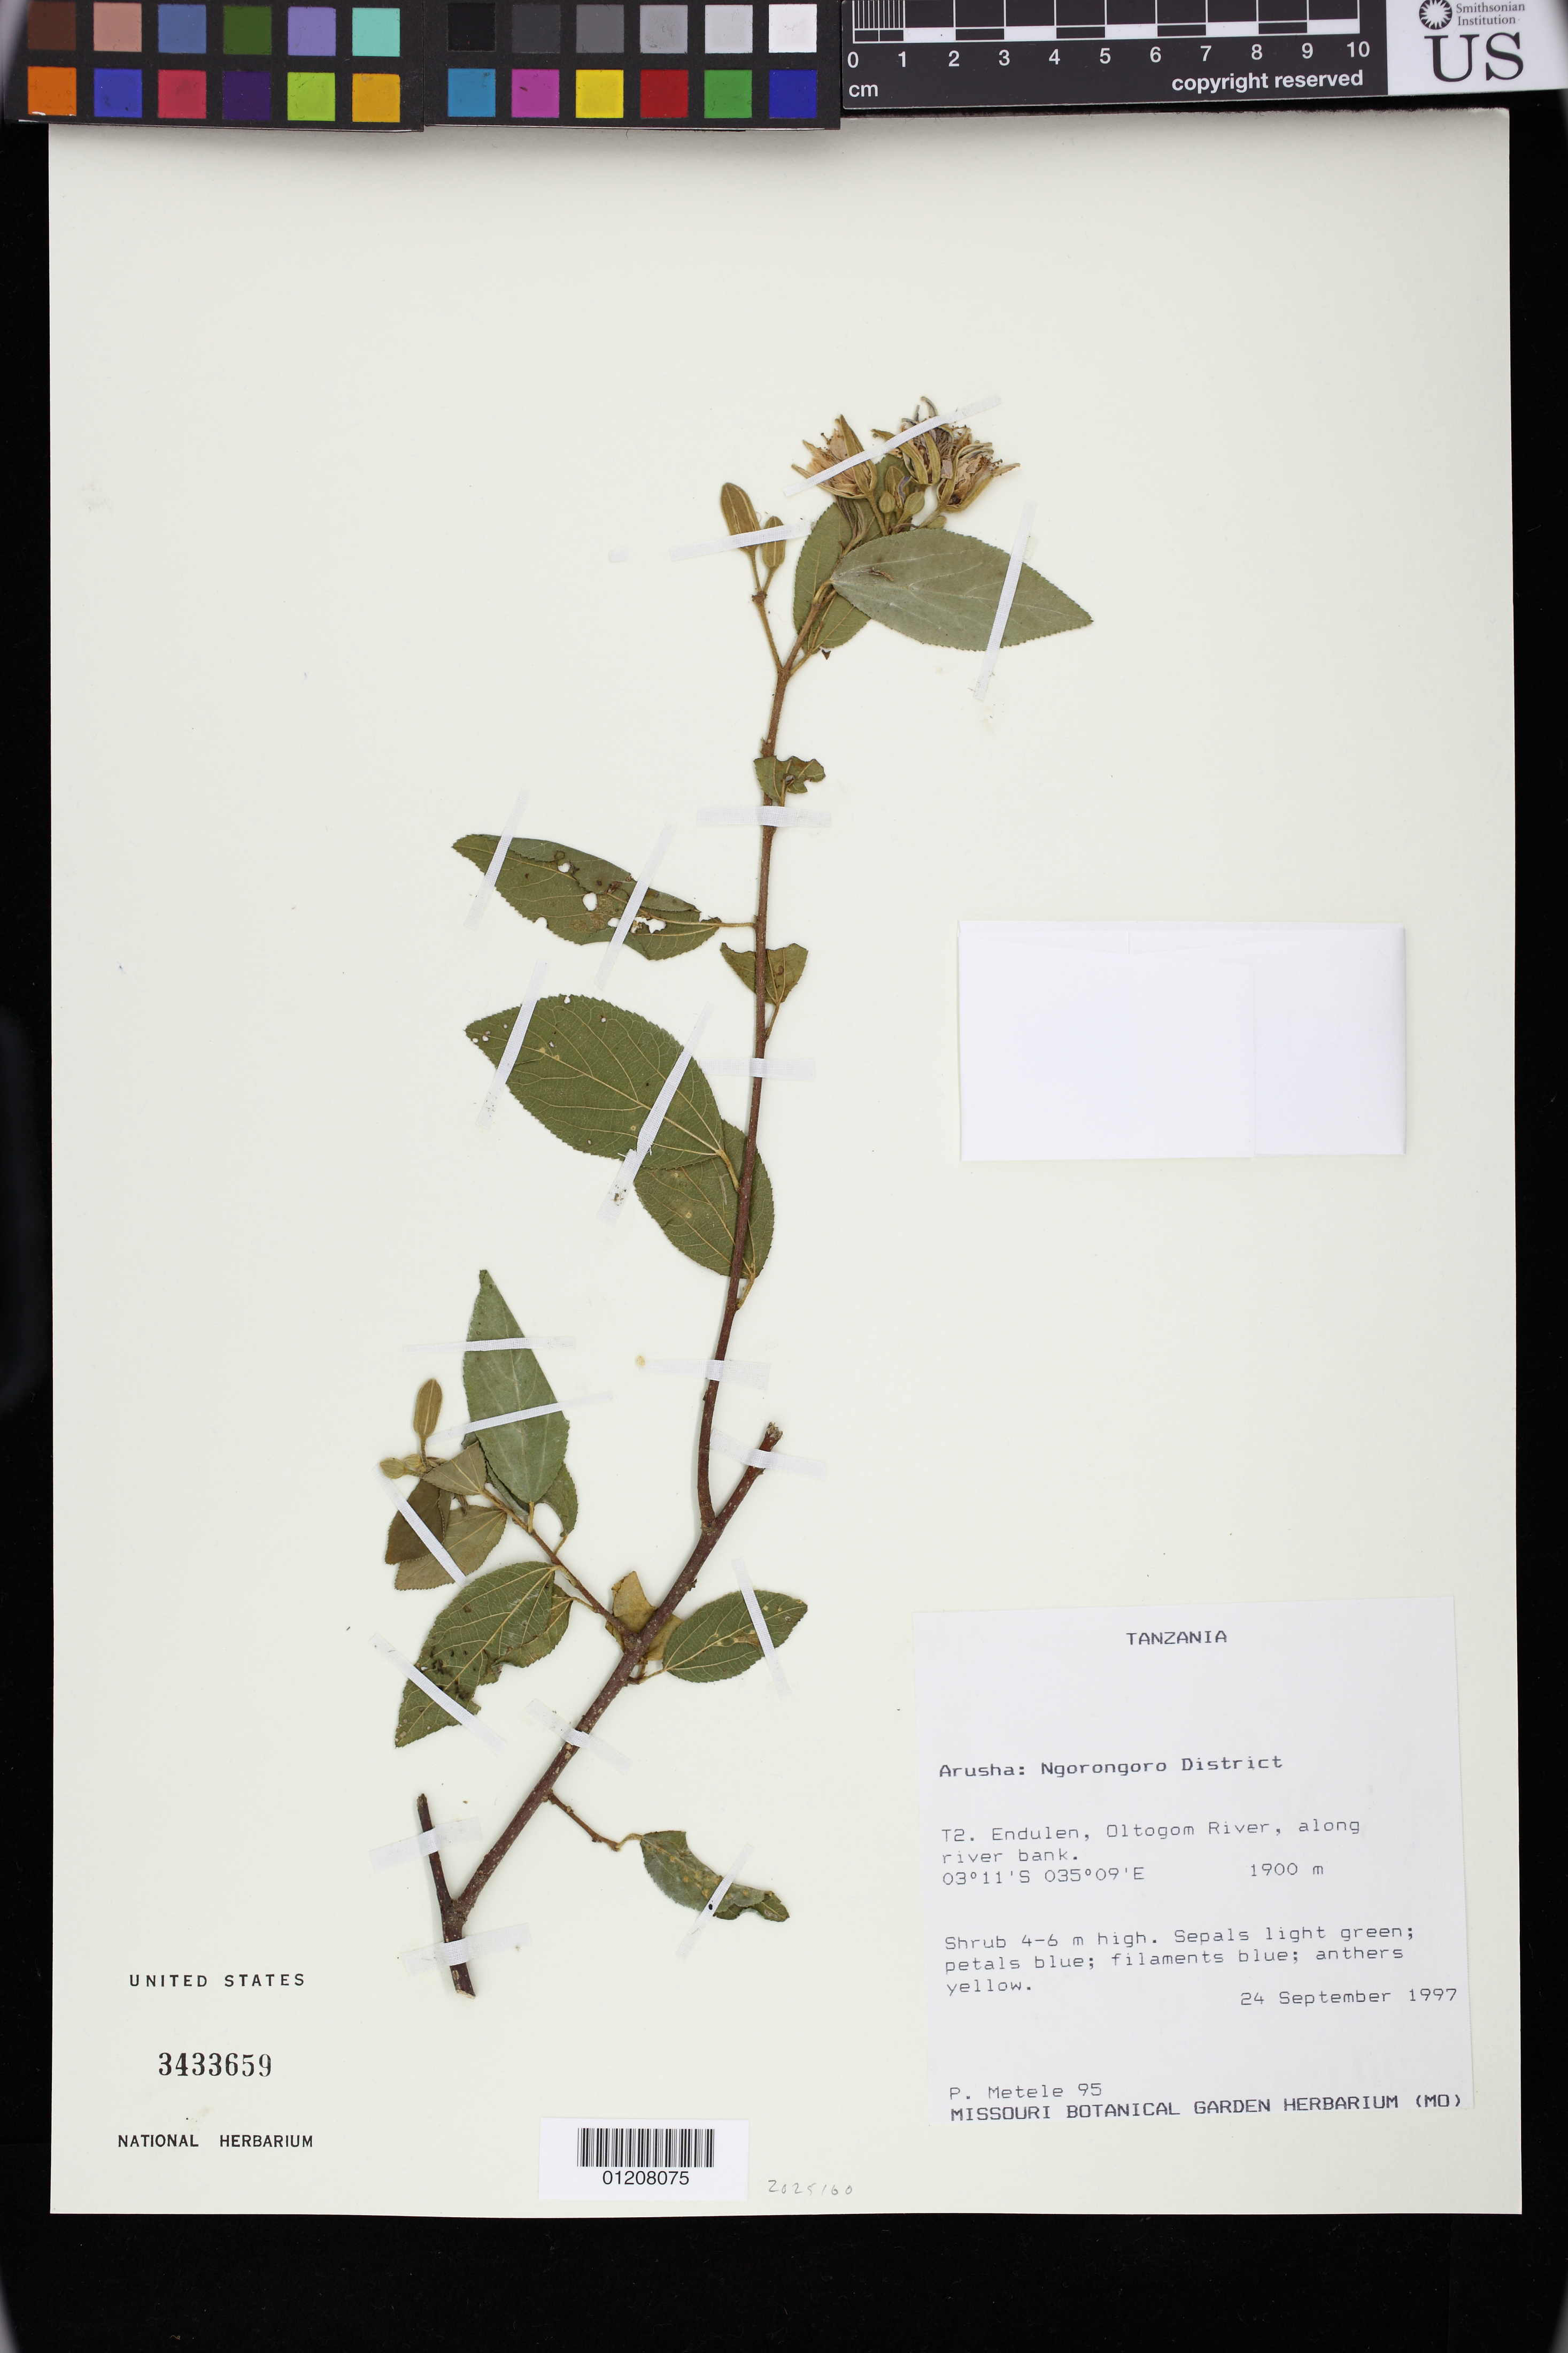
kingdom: Plantae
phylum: Tracheophyta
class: Magnoliopsida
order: Malvales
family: Malvaceae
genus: Grewia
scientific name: Grewia sp.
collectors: P. Metele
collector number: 95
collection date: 1997-09-24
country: Tanzania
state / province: Arusha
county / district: Ngorongoro District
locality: Endulen, Oltogom River, along river bank.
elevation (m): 1900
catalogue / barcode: US 3433659